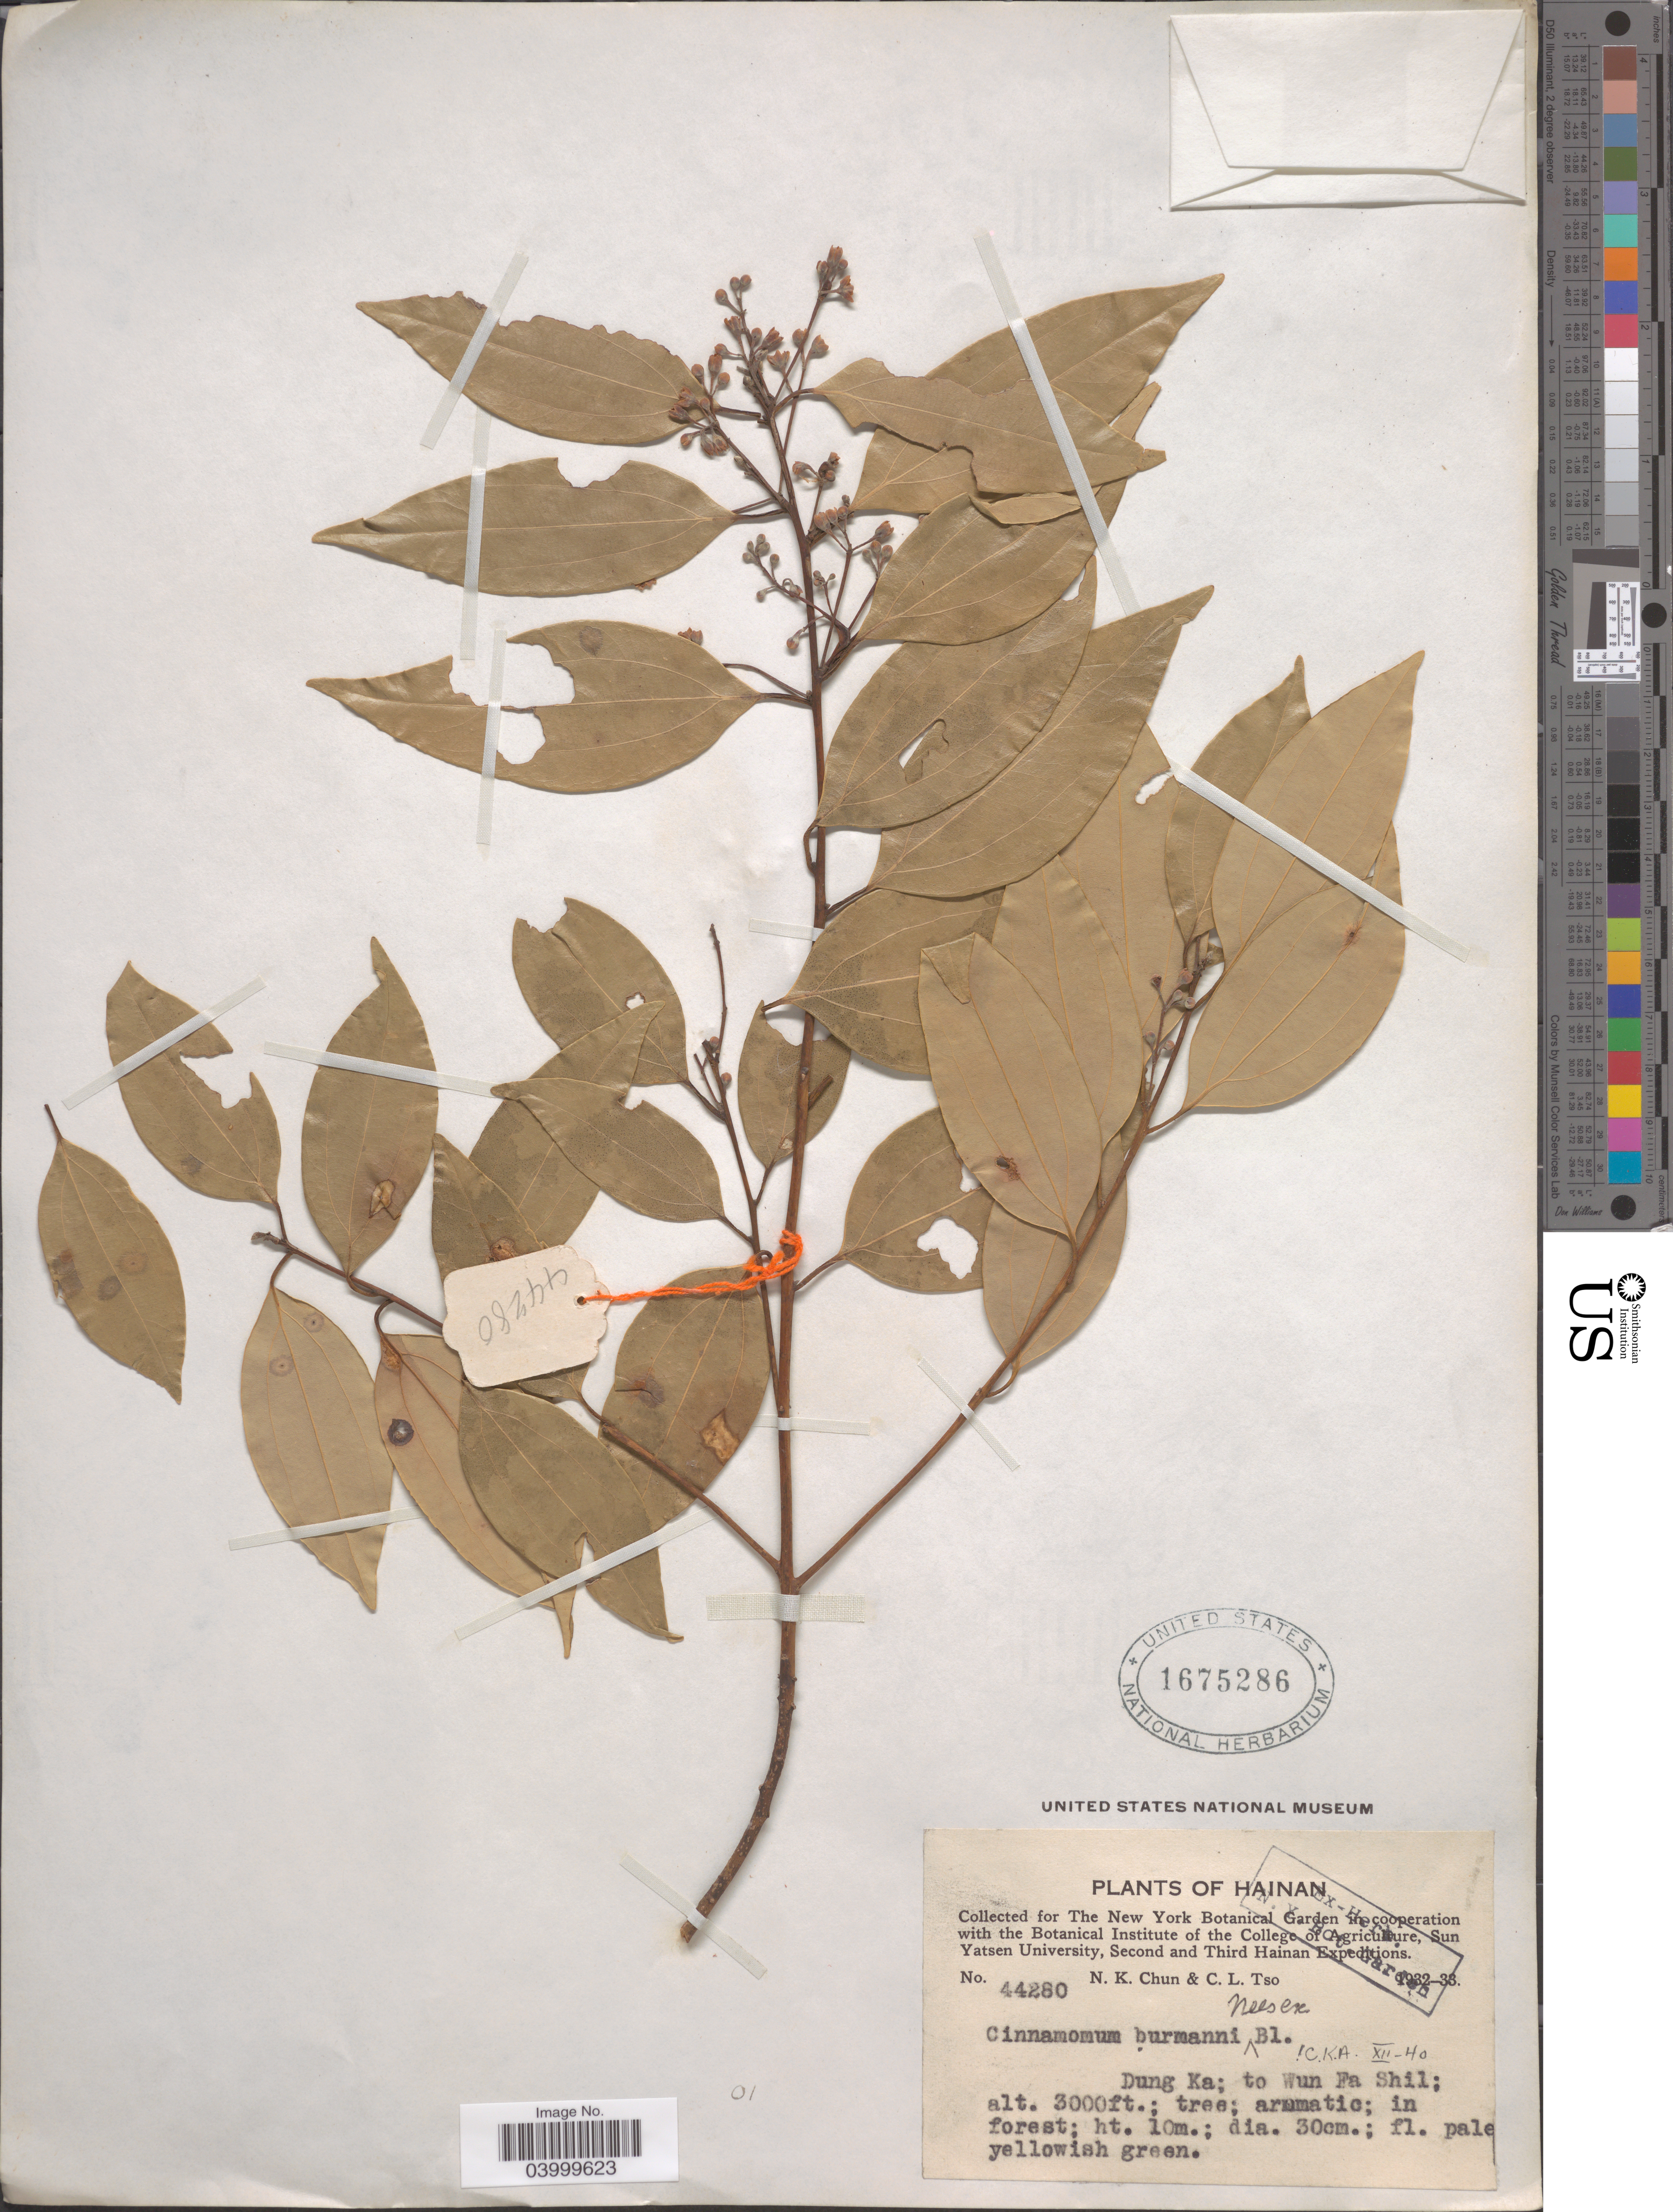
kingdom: Plantae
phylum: Tracheophyta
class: Magnoliopsida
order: Laurales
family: Lauraceae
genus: Cinnamomum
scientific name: Cinnamomum burmannii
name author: (Nees & T. Nees) Blume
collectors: N. K. Chun & C. Tso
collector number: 44280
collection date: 1932/1933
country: China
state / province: Hainan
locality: Dung Ka; to Wun Fa Shil.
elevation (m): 914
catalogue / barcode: US 1675286